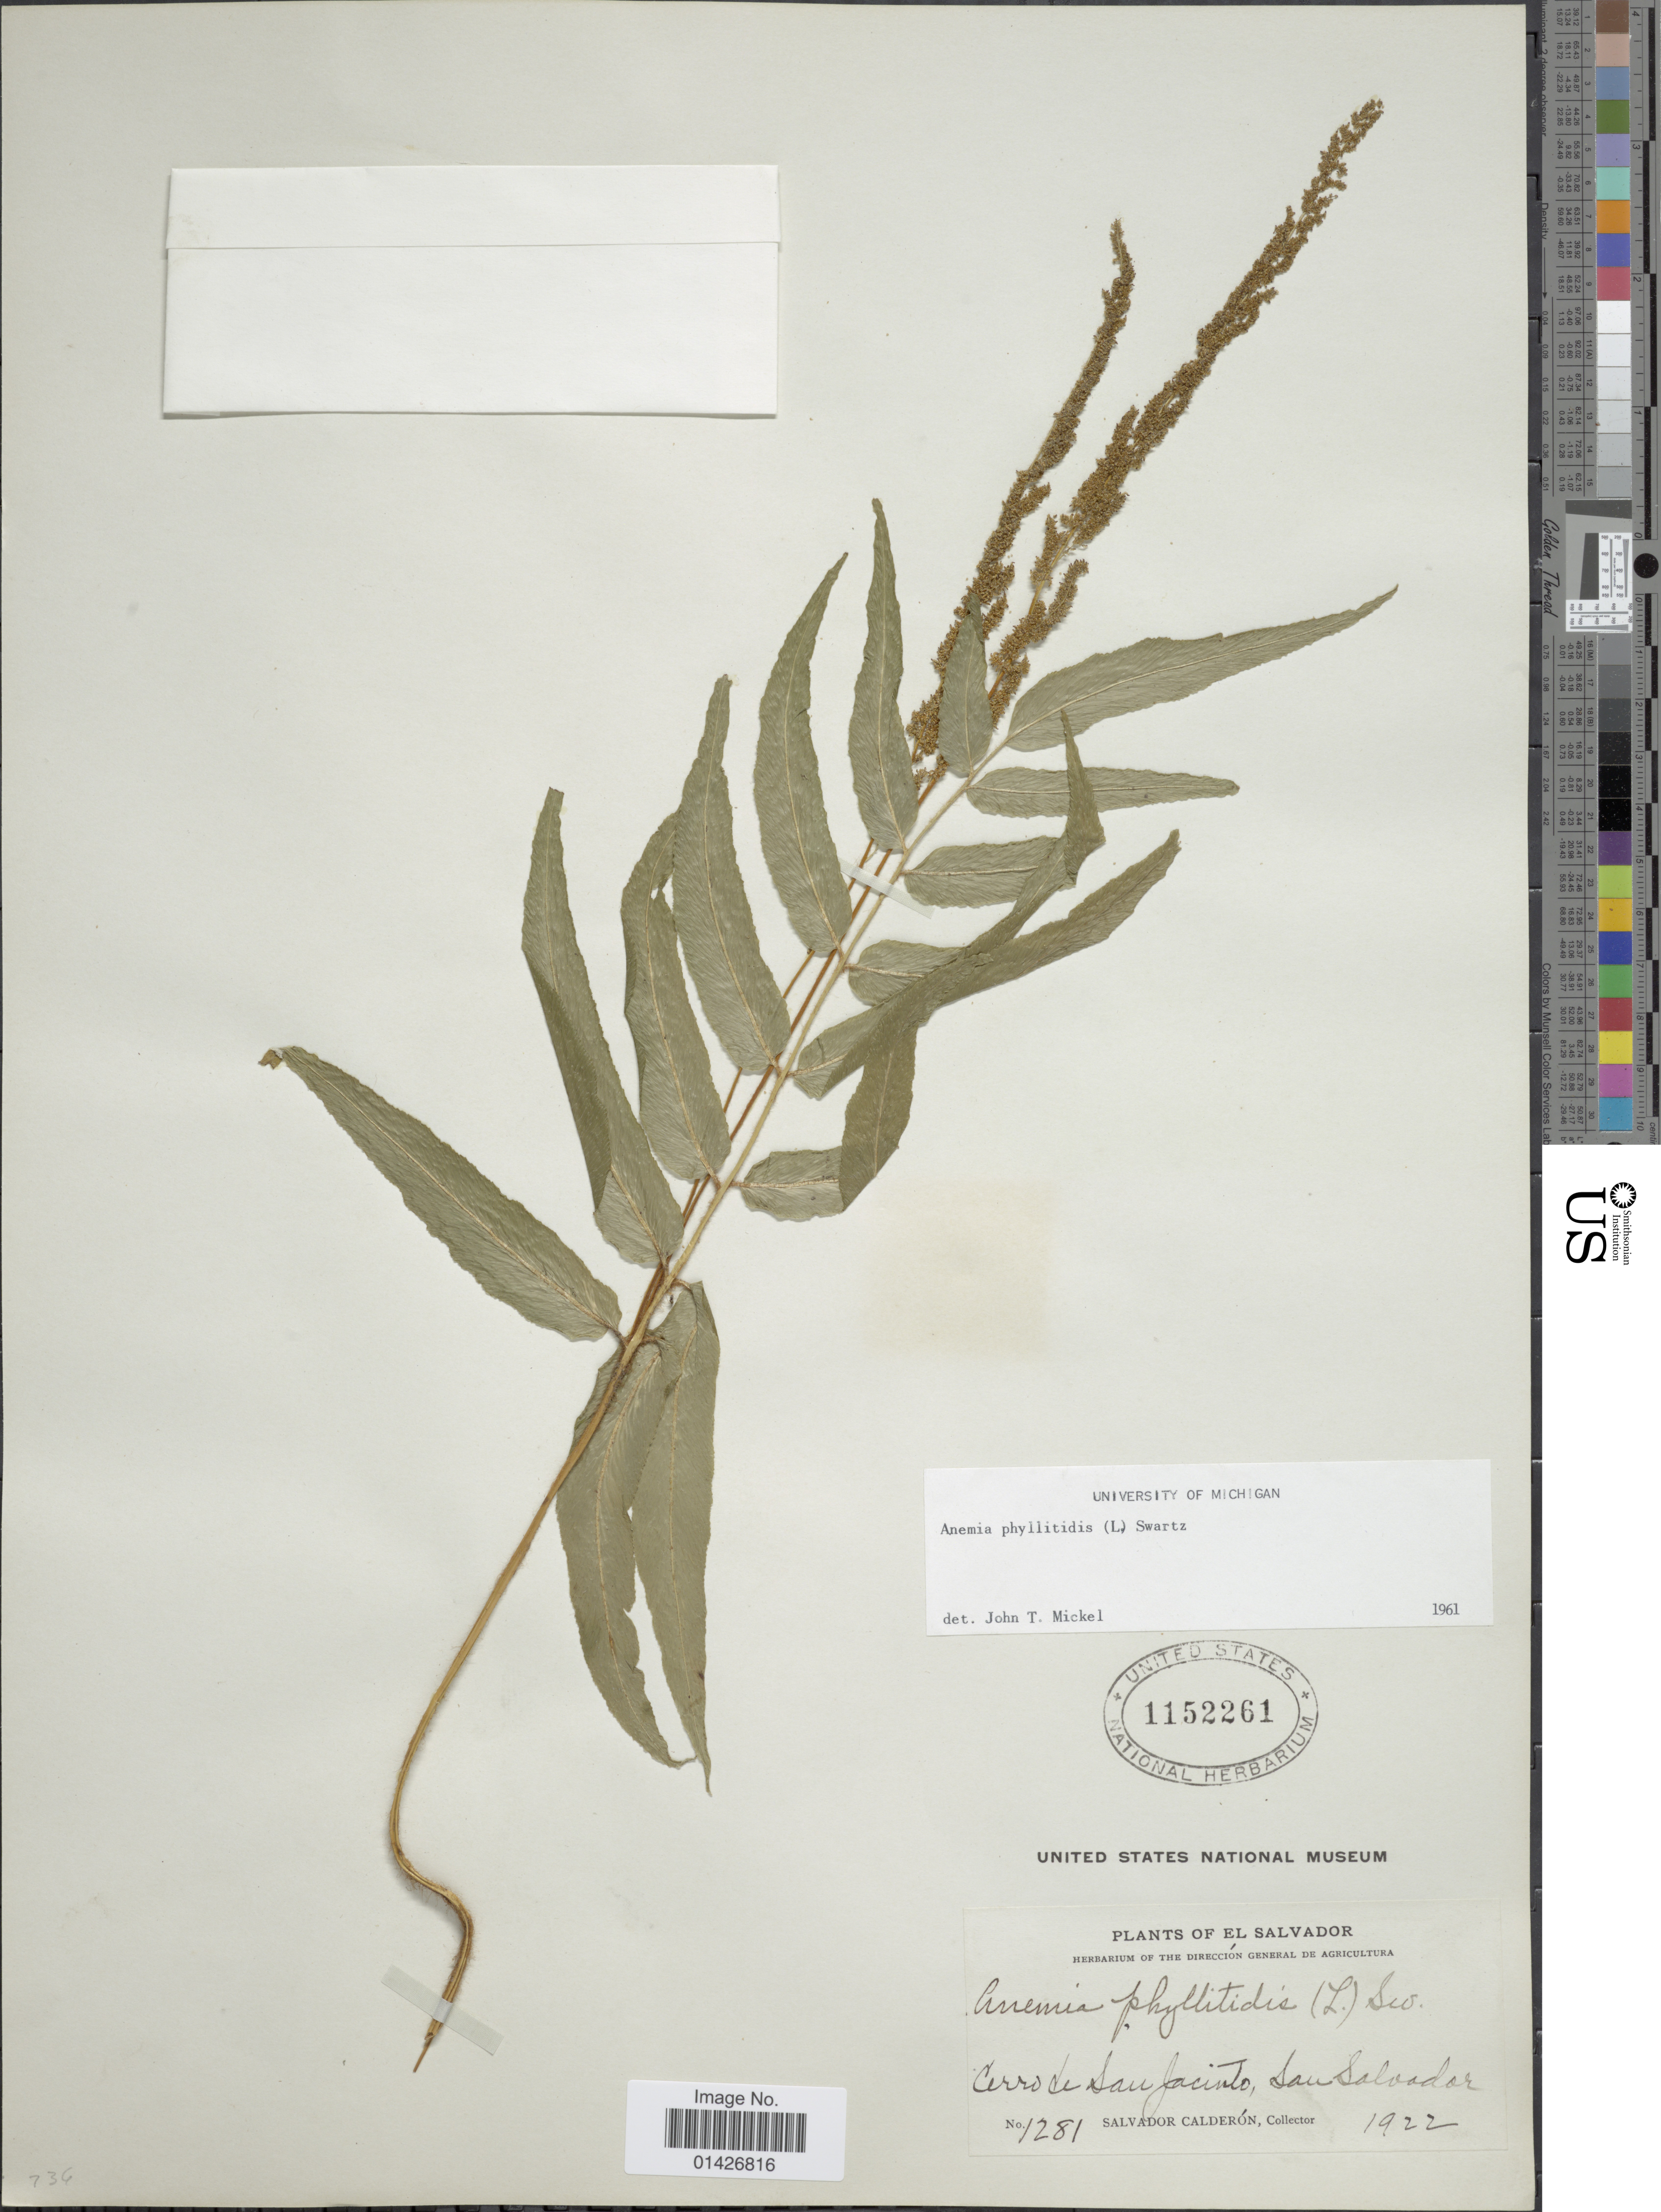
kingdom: Plantae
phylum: Tracheophyta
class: Polypodiopsida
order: Schizaeales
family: Anemiaceae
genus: Anemia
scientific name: Anemia phyllitidis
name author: (L.) Sw.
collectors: S. Calderón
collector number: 1281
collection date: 1922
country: El Salvador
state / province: San Salvador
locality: Cerro de San Jacinto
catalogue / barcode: US 1152261